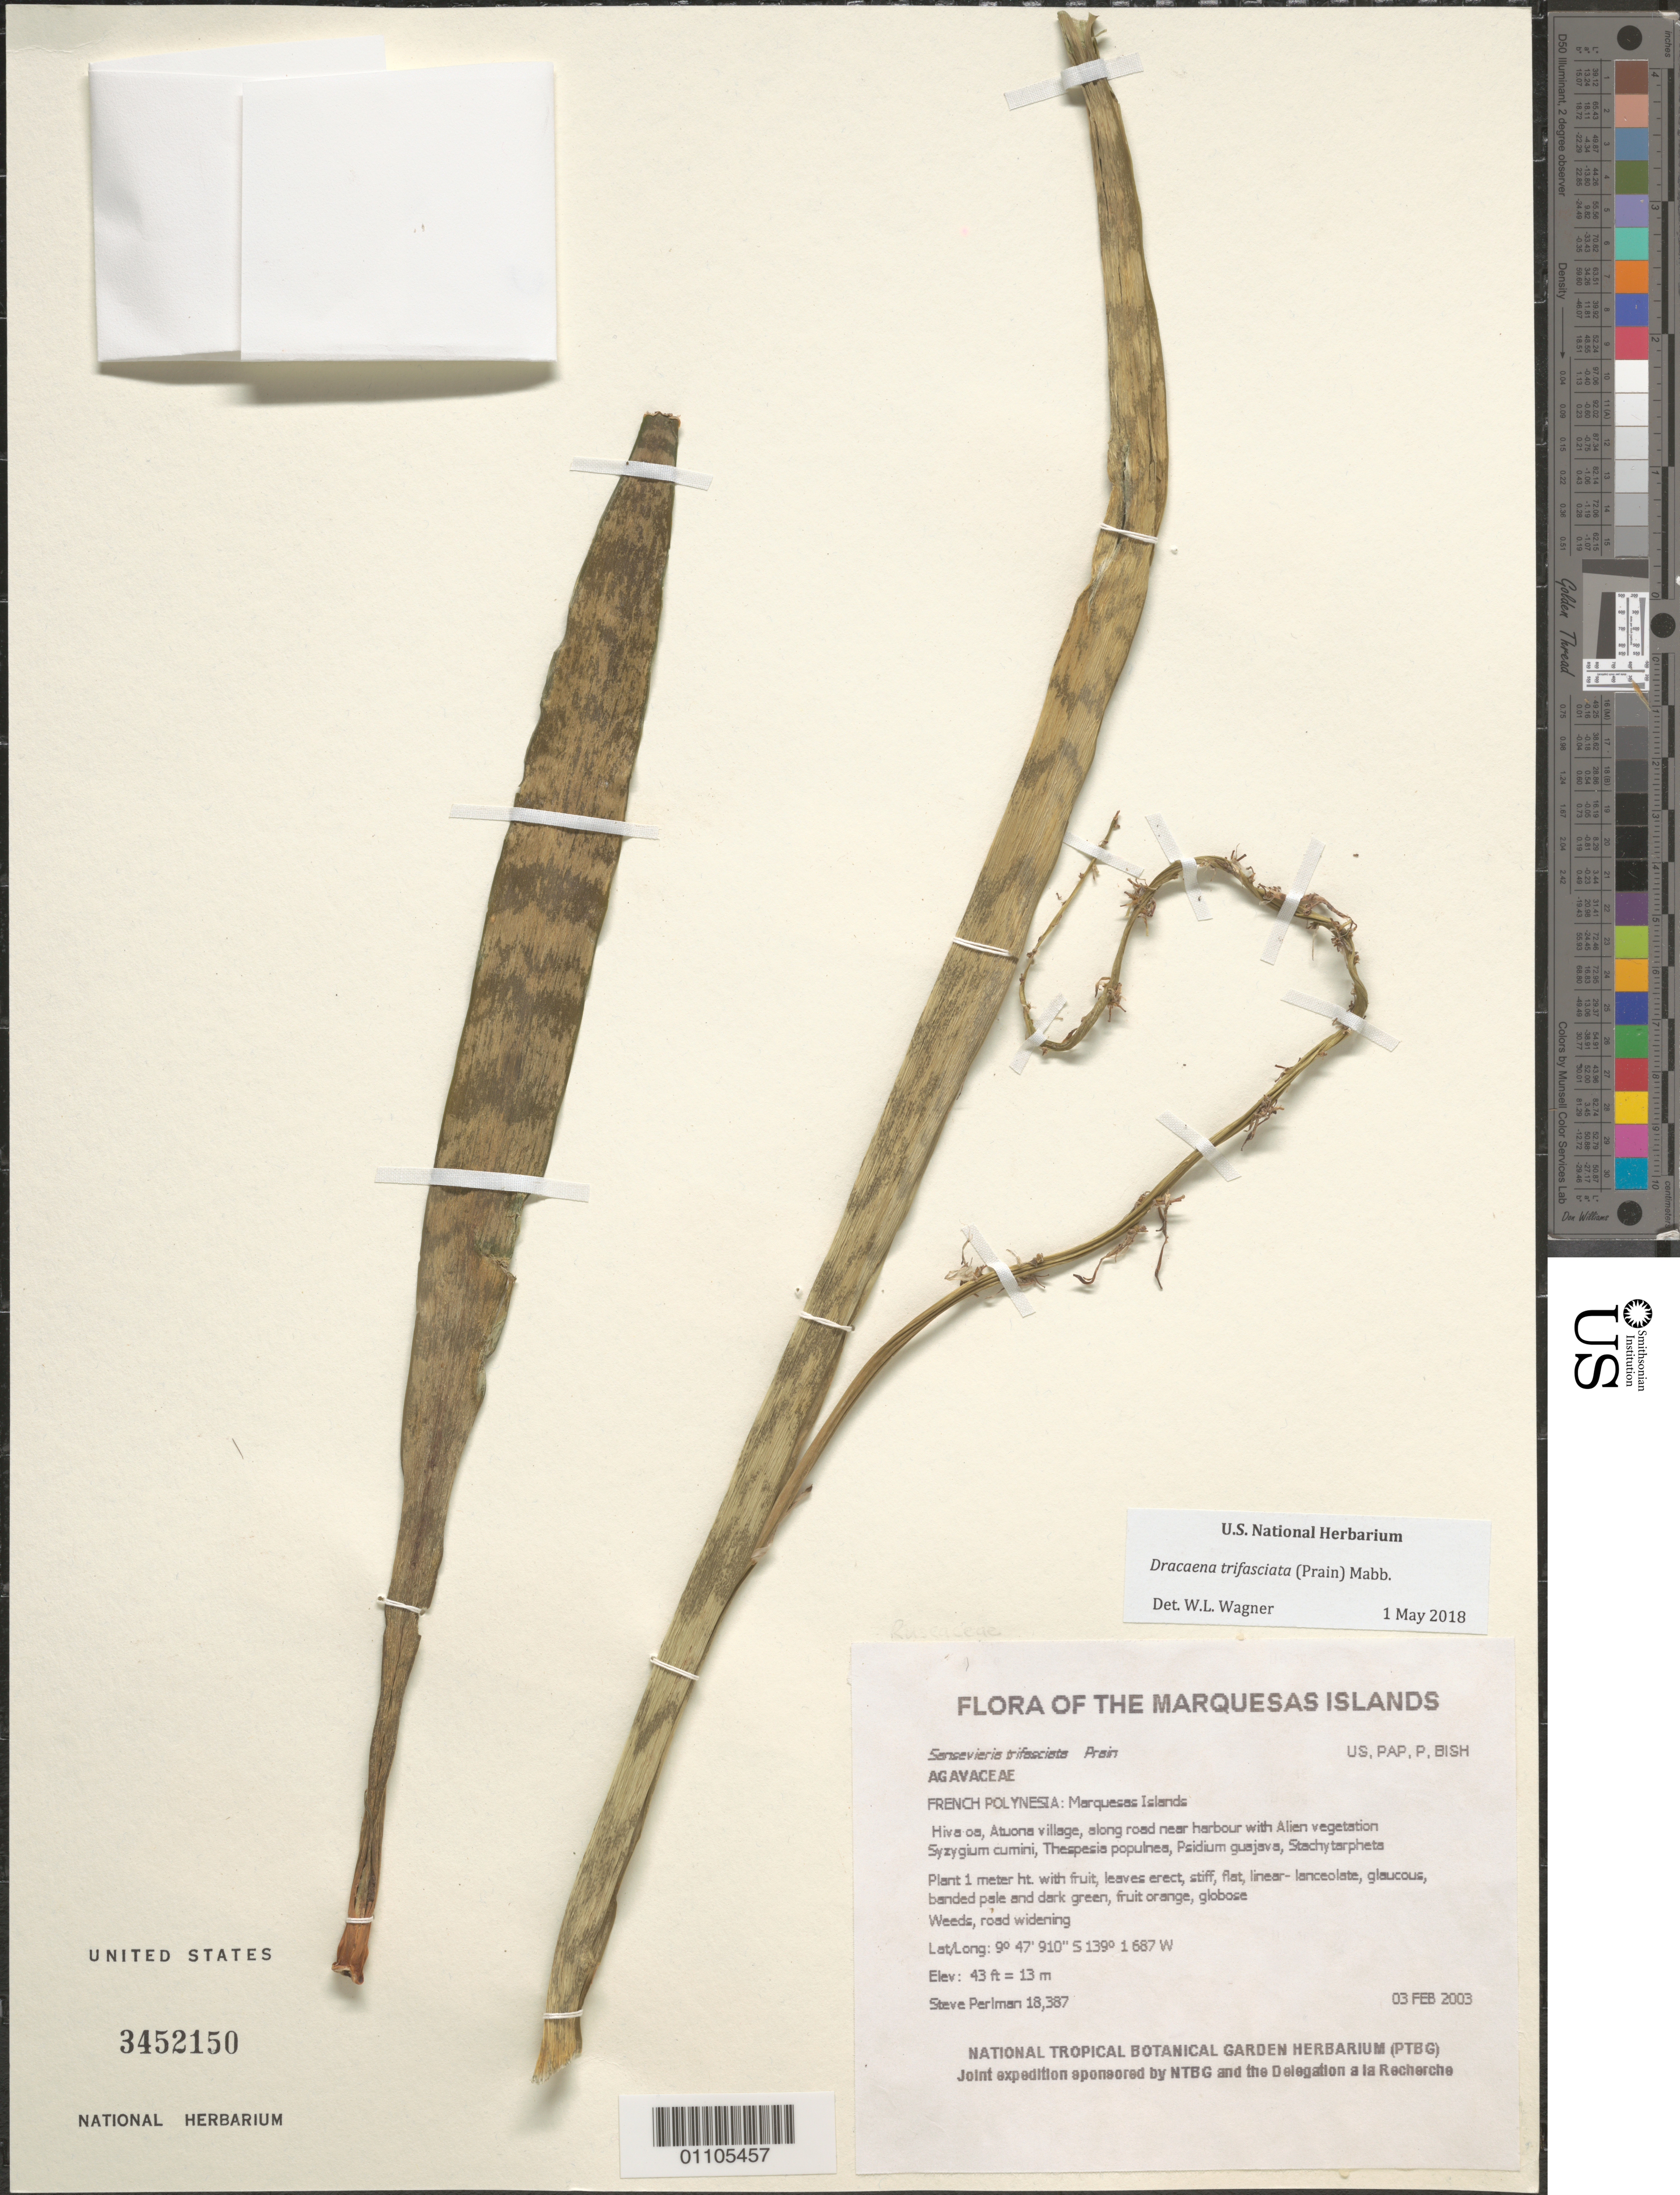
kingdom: Plantae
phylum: Tracheophyta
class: Liliopsida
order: Asparagales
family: Asparagaceae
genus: Dracaena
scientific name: Dracaena trifasciata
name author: (Prain) Mabb.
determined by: Wagner, W. L., (BOT), Smithsonian Institution - National Museum of Natural History (UNITED STATES)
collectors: S. P. Perlman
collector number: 18387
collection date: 2003-02-03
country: French Polynesia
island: Hiva Oa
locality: Atuona village, along road near harbour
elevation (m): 13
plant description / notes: Weeds, road widening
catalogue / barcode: US 3452150